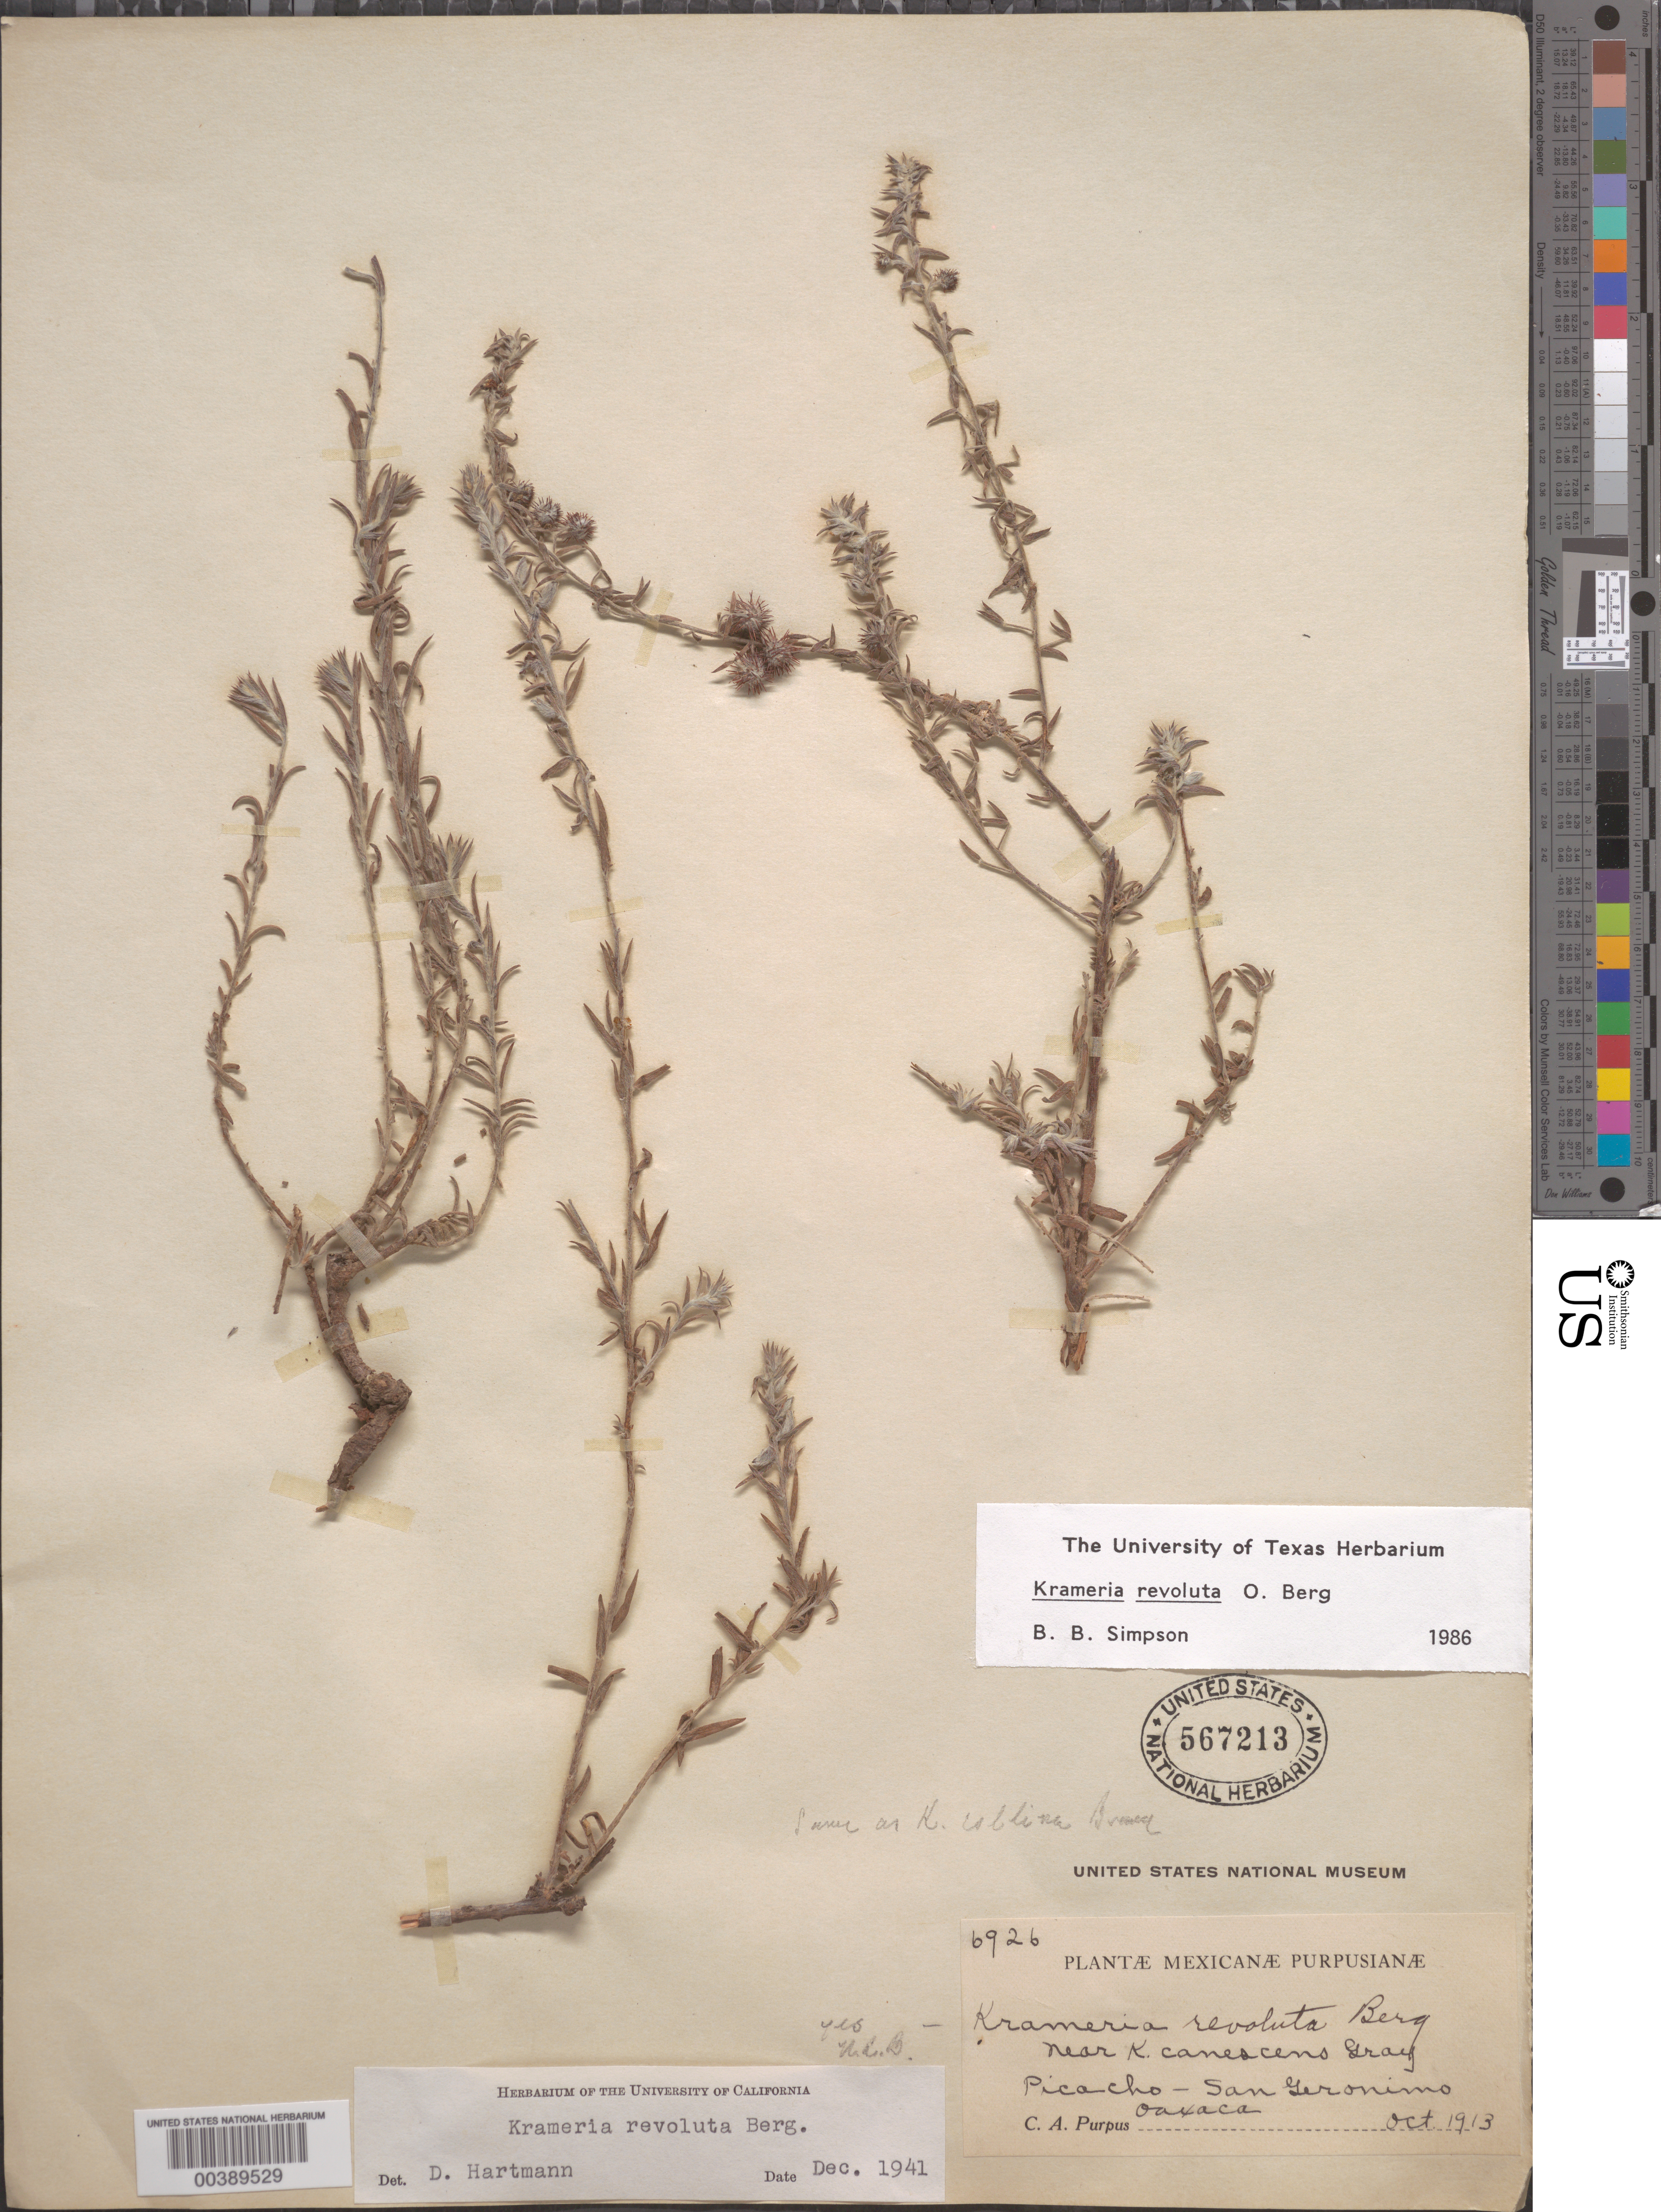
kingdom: Plantae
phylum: Tracheophyta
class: Magnoliopsida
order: Zygophyllales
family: Krameriaceae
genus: Krameria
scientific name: Krameria revoluta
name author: O. Berg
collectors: C. A. Purpus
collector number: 6926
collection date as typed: Oct 1913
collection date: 1913-10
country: Mexico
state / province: Oaxaca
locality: Picacho-san geronimo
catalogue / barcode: US 567213